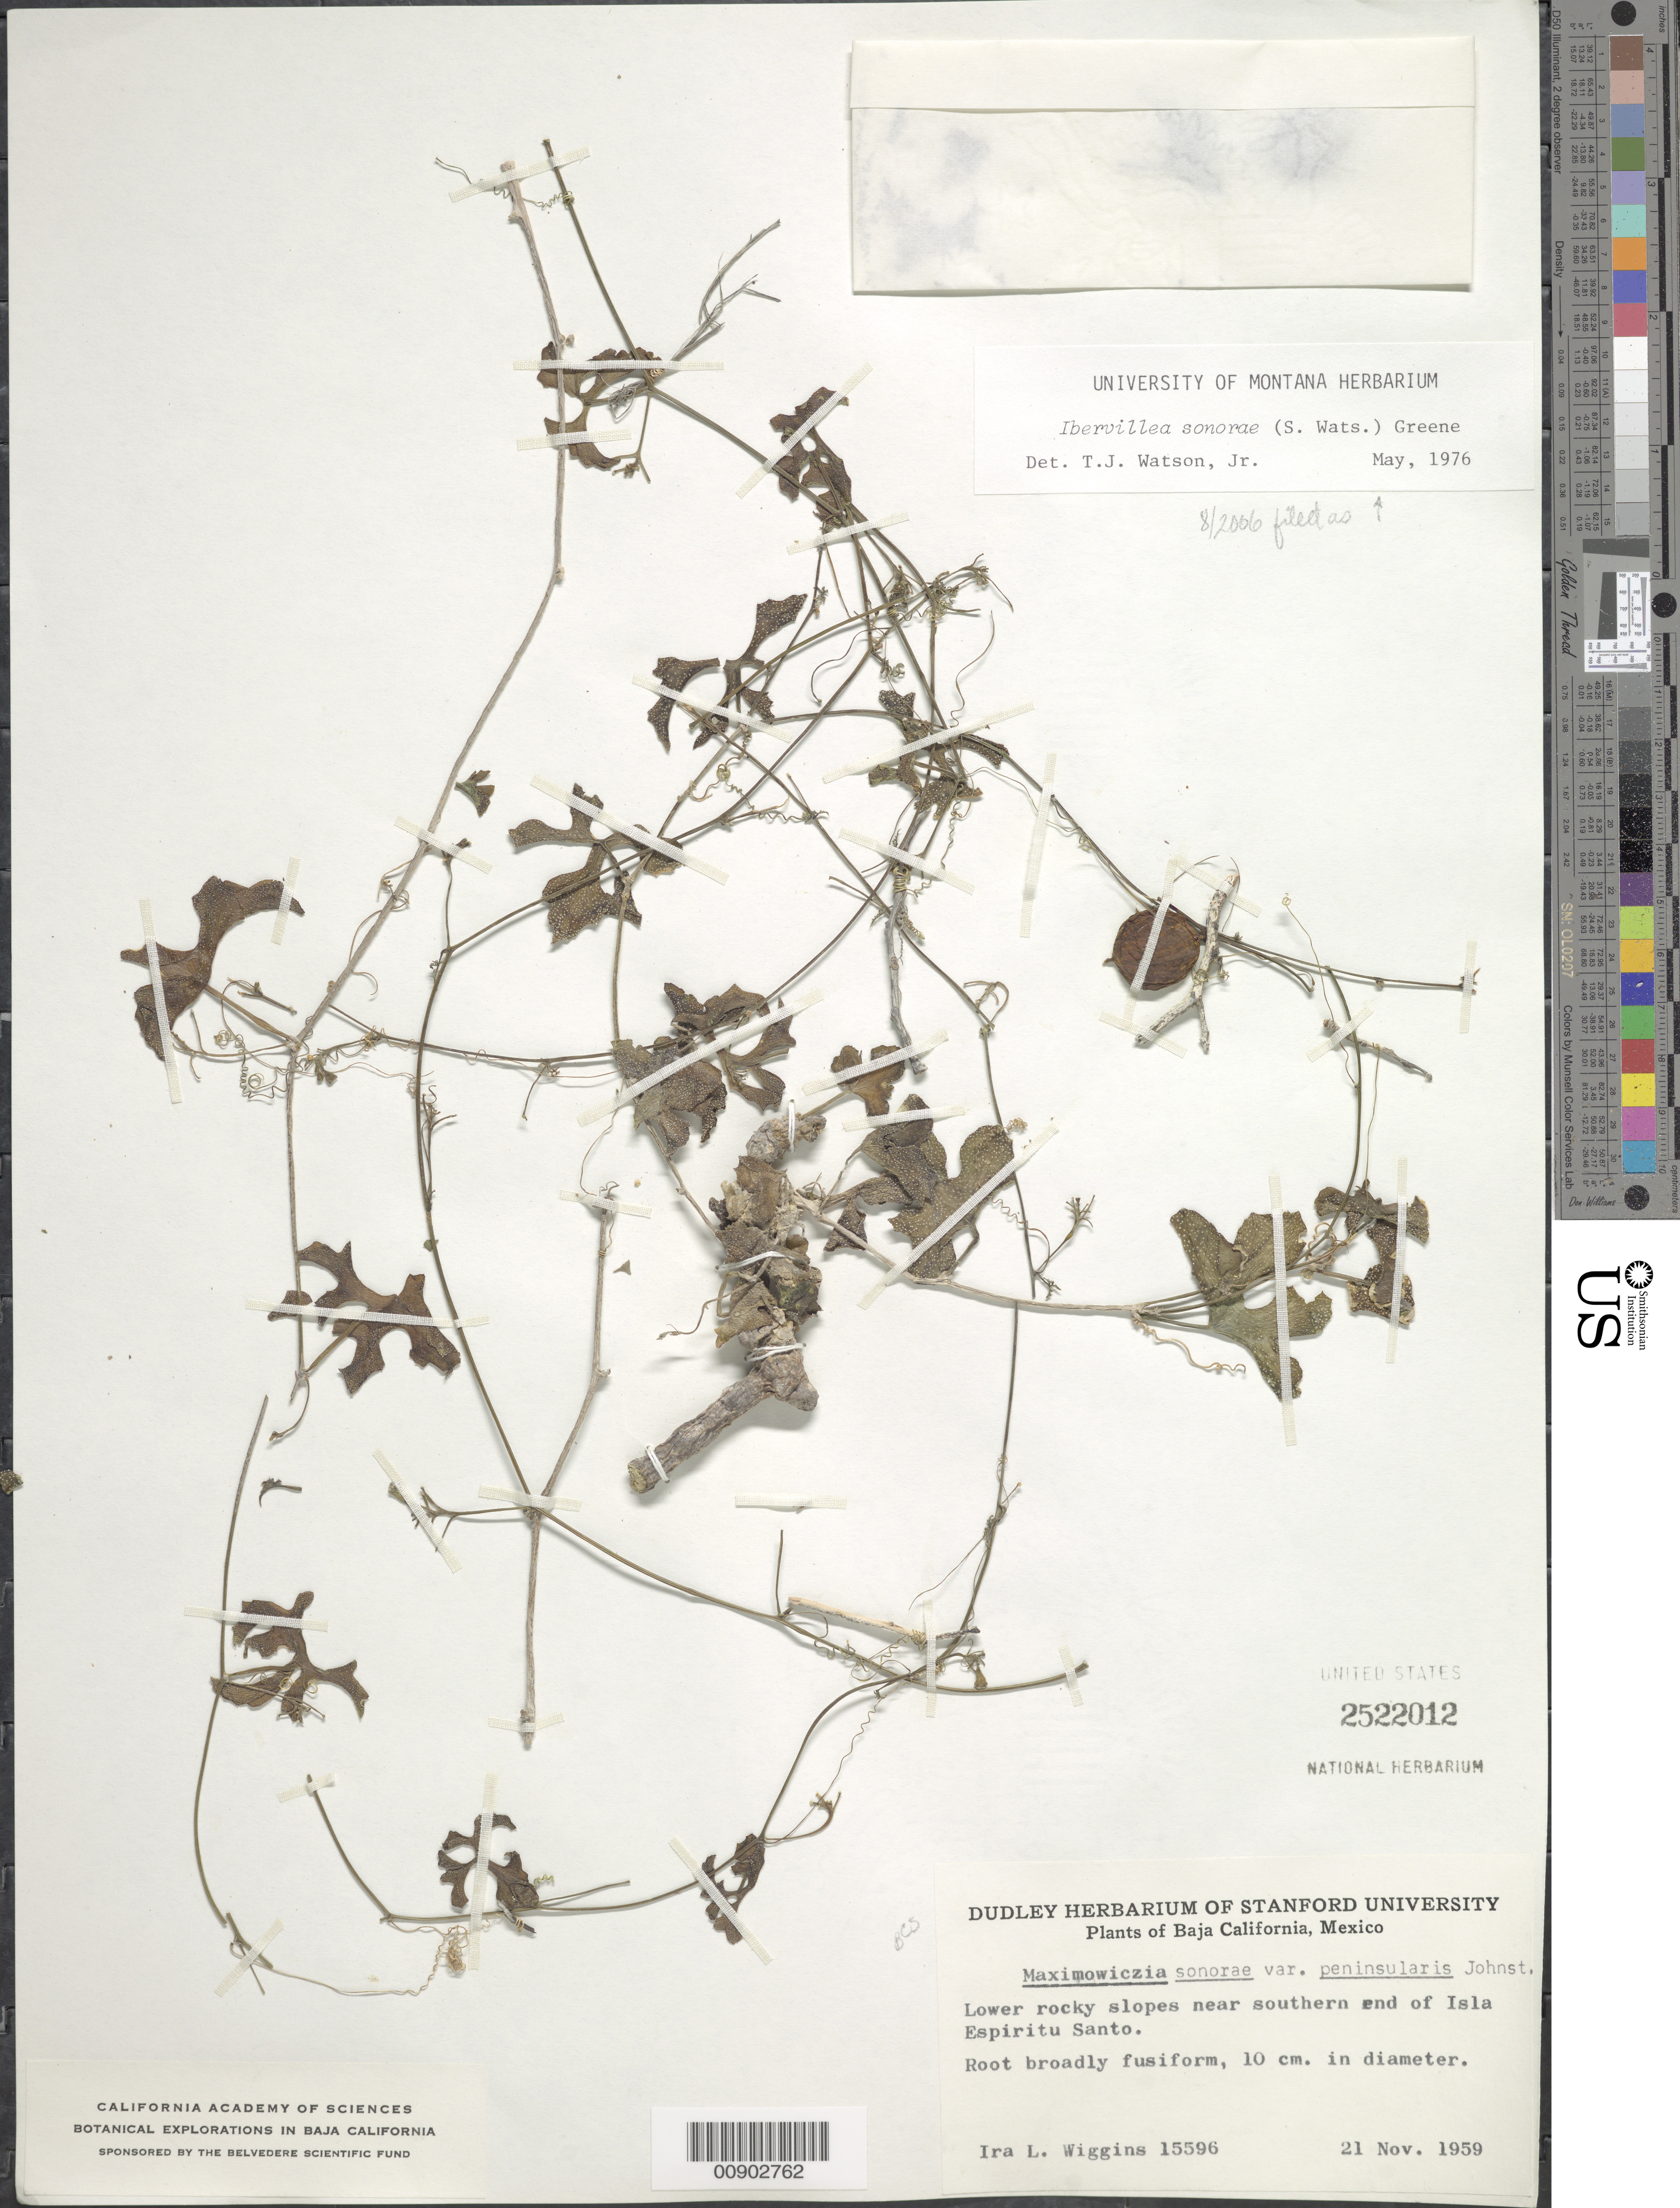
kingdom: Plantae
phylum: Tracheophyta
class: Magnoliopsida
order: Cucurbitales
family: Cucurbitaceae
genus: Ibervillea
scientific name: Ibervillea sonorae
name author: (S. Watson) Greene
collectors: I. L. Wiggins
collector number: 15596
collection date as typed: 21 Nov 1959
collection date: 1959-11-21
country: Mexico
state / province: Baja California Sur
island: Espiritu Santo I.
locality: Near southern end of Isla Espíritu Santo, Baja California Sur.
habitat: Lower rocky slopes.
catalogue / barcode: US 2522012